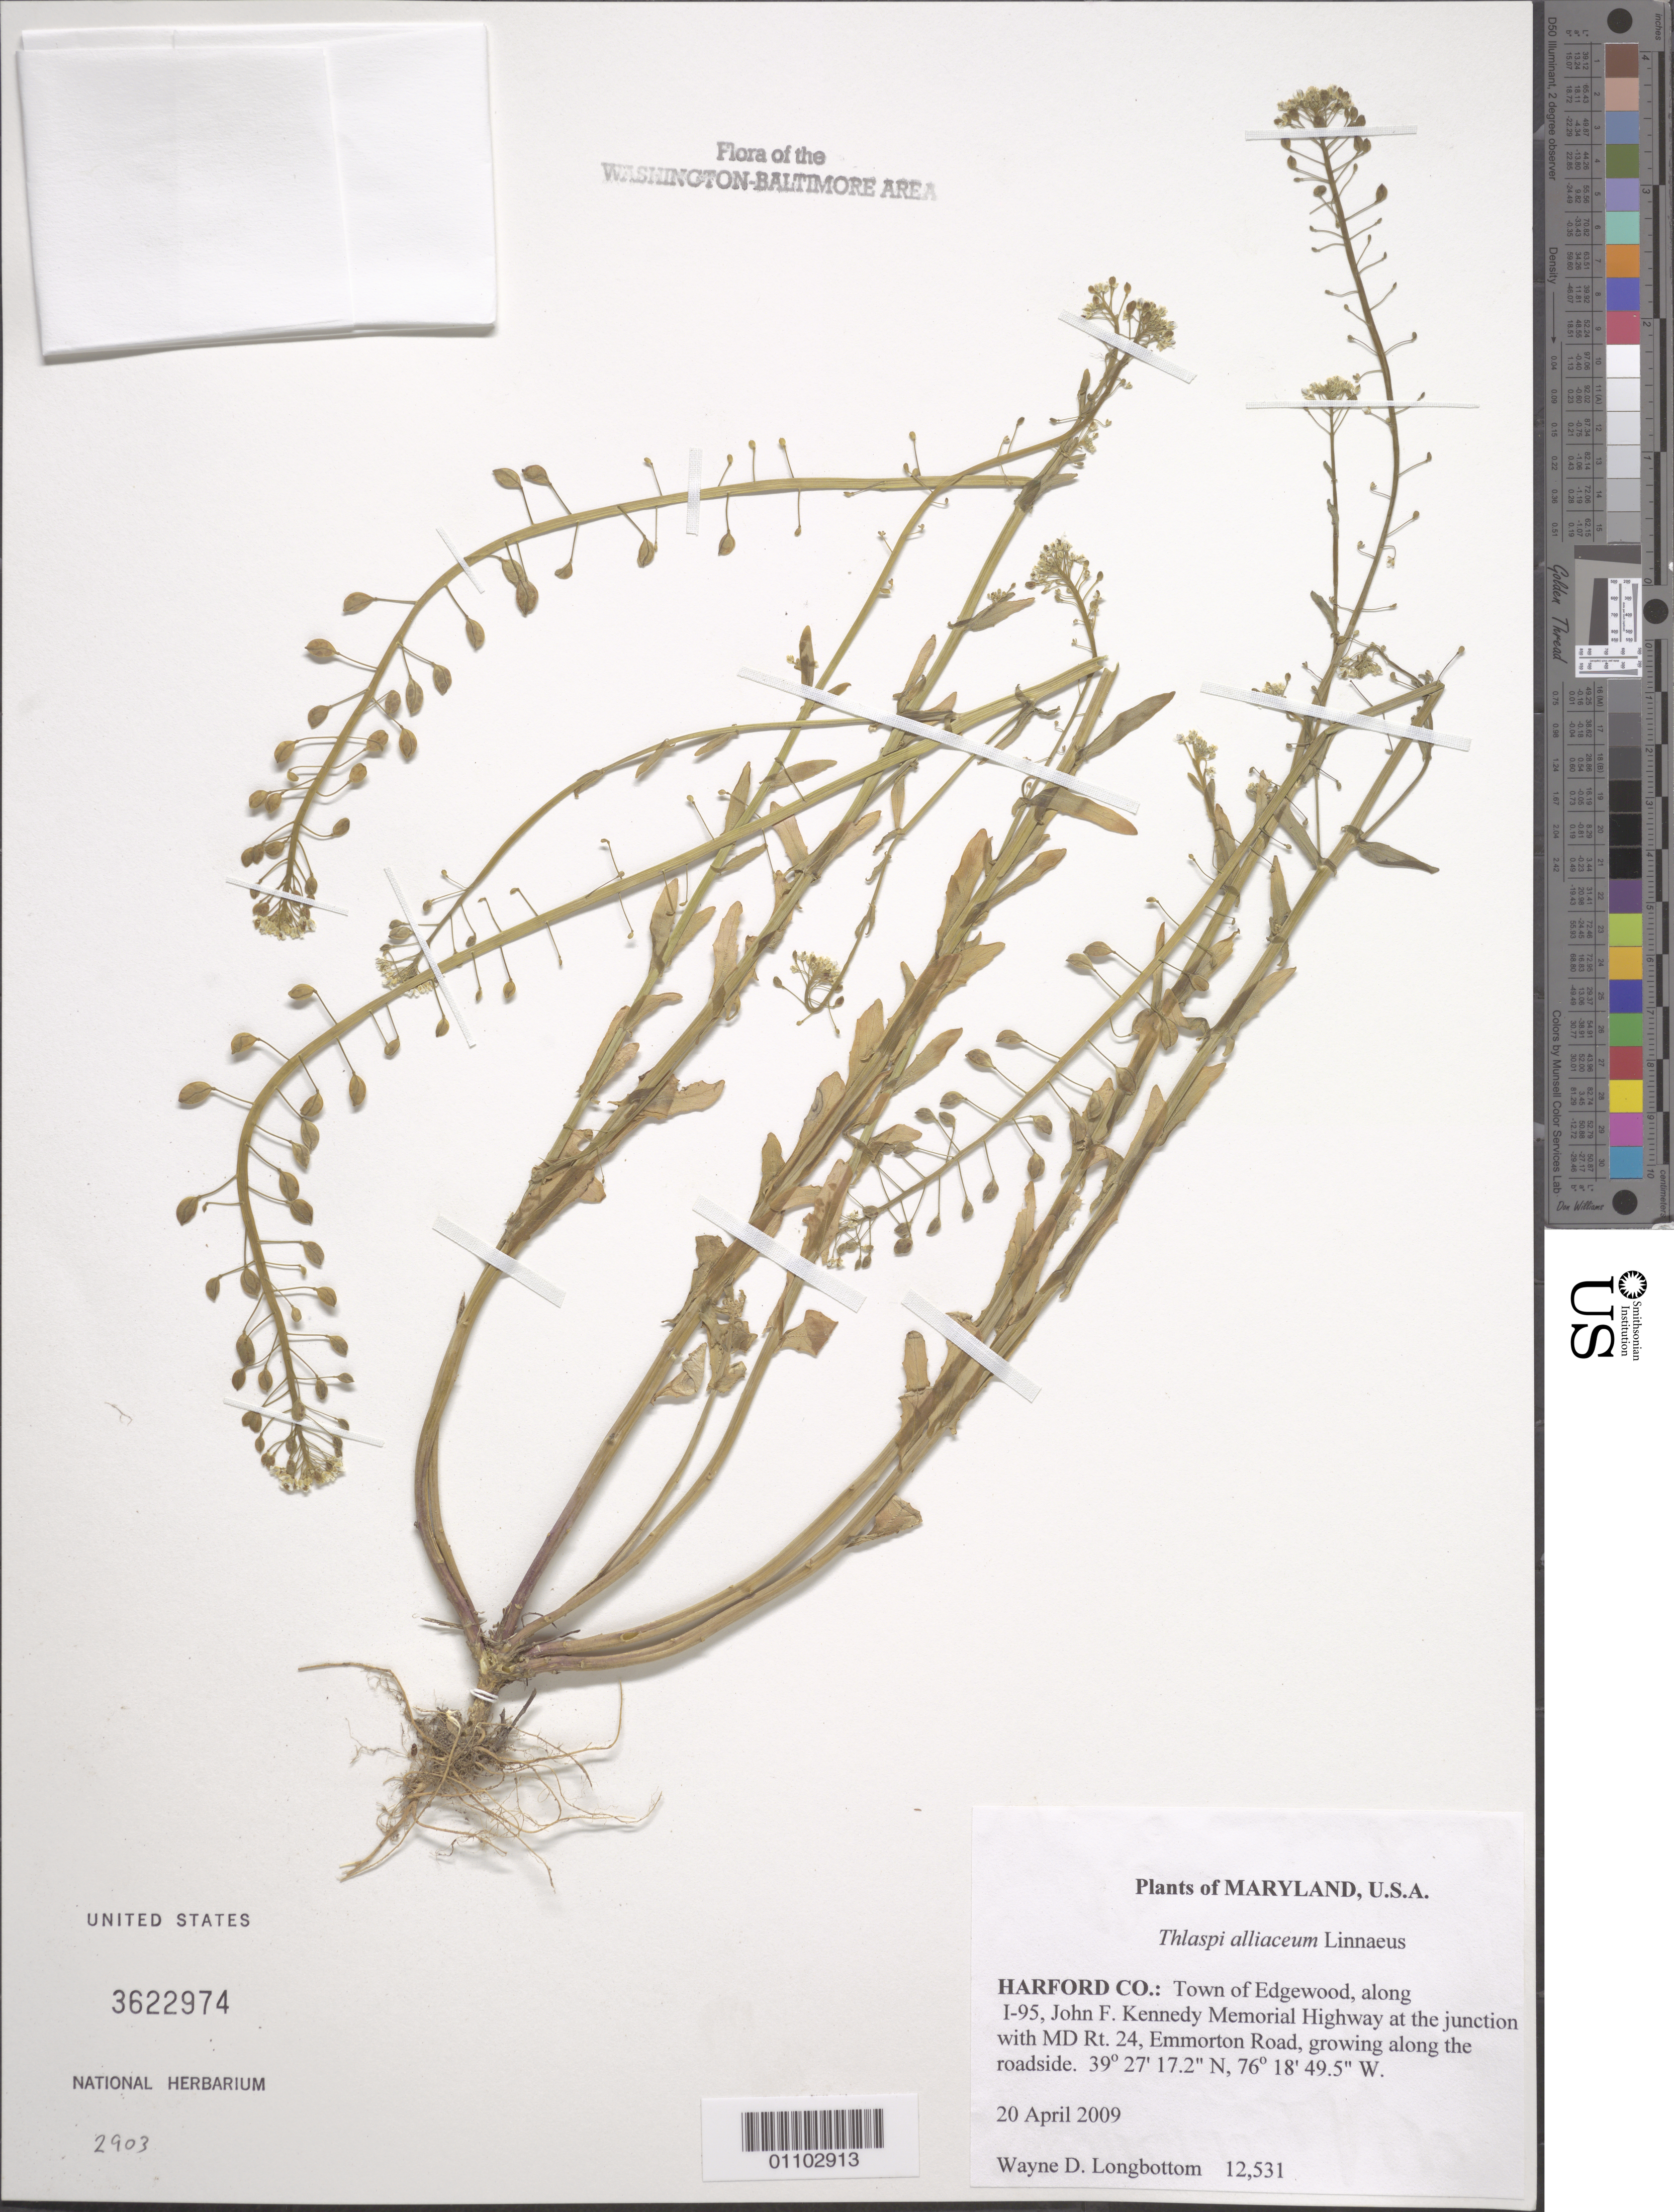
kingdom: Plantae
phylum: Tracheophyta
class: Magnoliopsida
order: Brassicales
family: Brassicaceae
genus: Thlaspi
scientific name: Thlaspi alliaceum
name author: L.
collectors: W. D. Longbottom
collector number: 12531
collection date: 2009-04-20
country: United States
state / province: Maryland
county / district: Harford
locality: Town of Edgewood, along I-95, John F. Kennedy Memorial Highway at the junction with MD Rt. 24, Emmorton Road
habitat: Growing along the roadside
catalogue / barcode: US 3622974